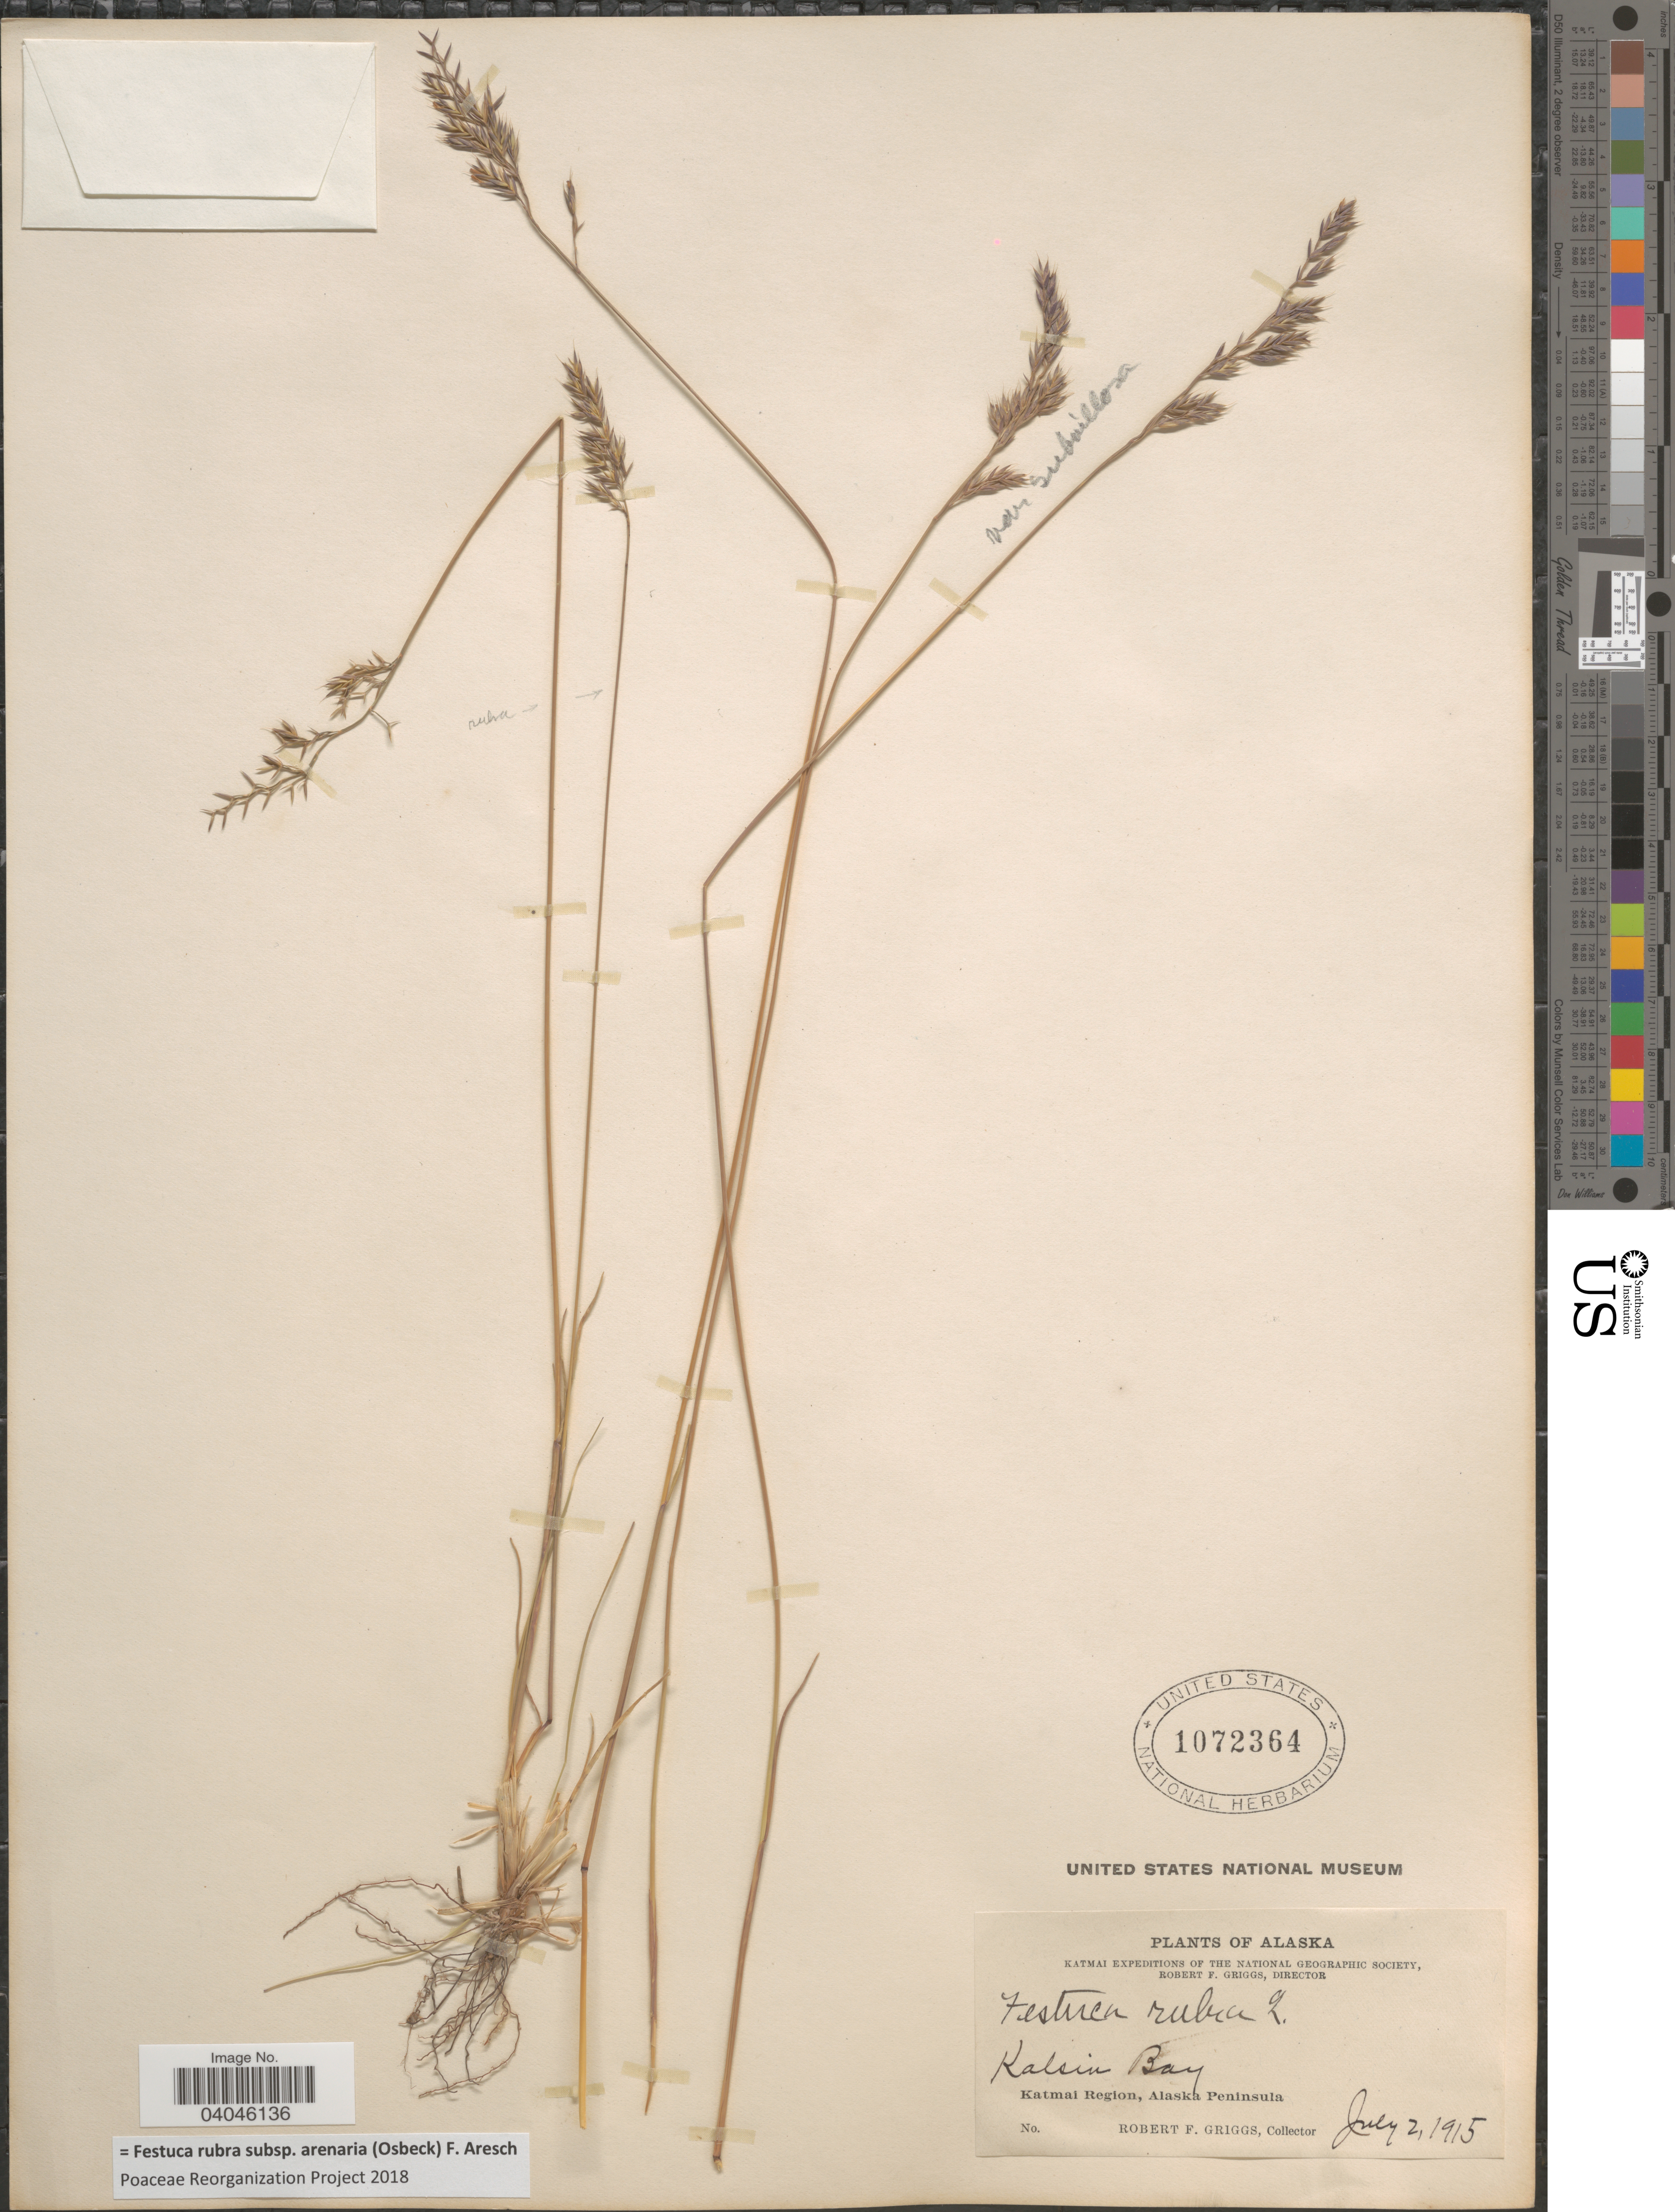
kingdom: Plantae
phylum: Tracheophyta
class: Liliopsida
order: Poales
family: Poaceae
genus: Festuca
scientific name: Festuca rubra subsp. arenaria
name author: (Osbeck) F. Aresch.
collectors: R. F. Griggs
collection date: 1915-07-02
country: United States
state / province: Alaska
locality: Kalsin Bay. Katmai Region, Alaska Peninsula.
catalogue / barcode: US 1072364